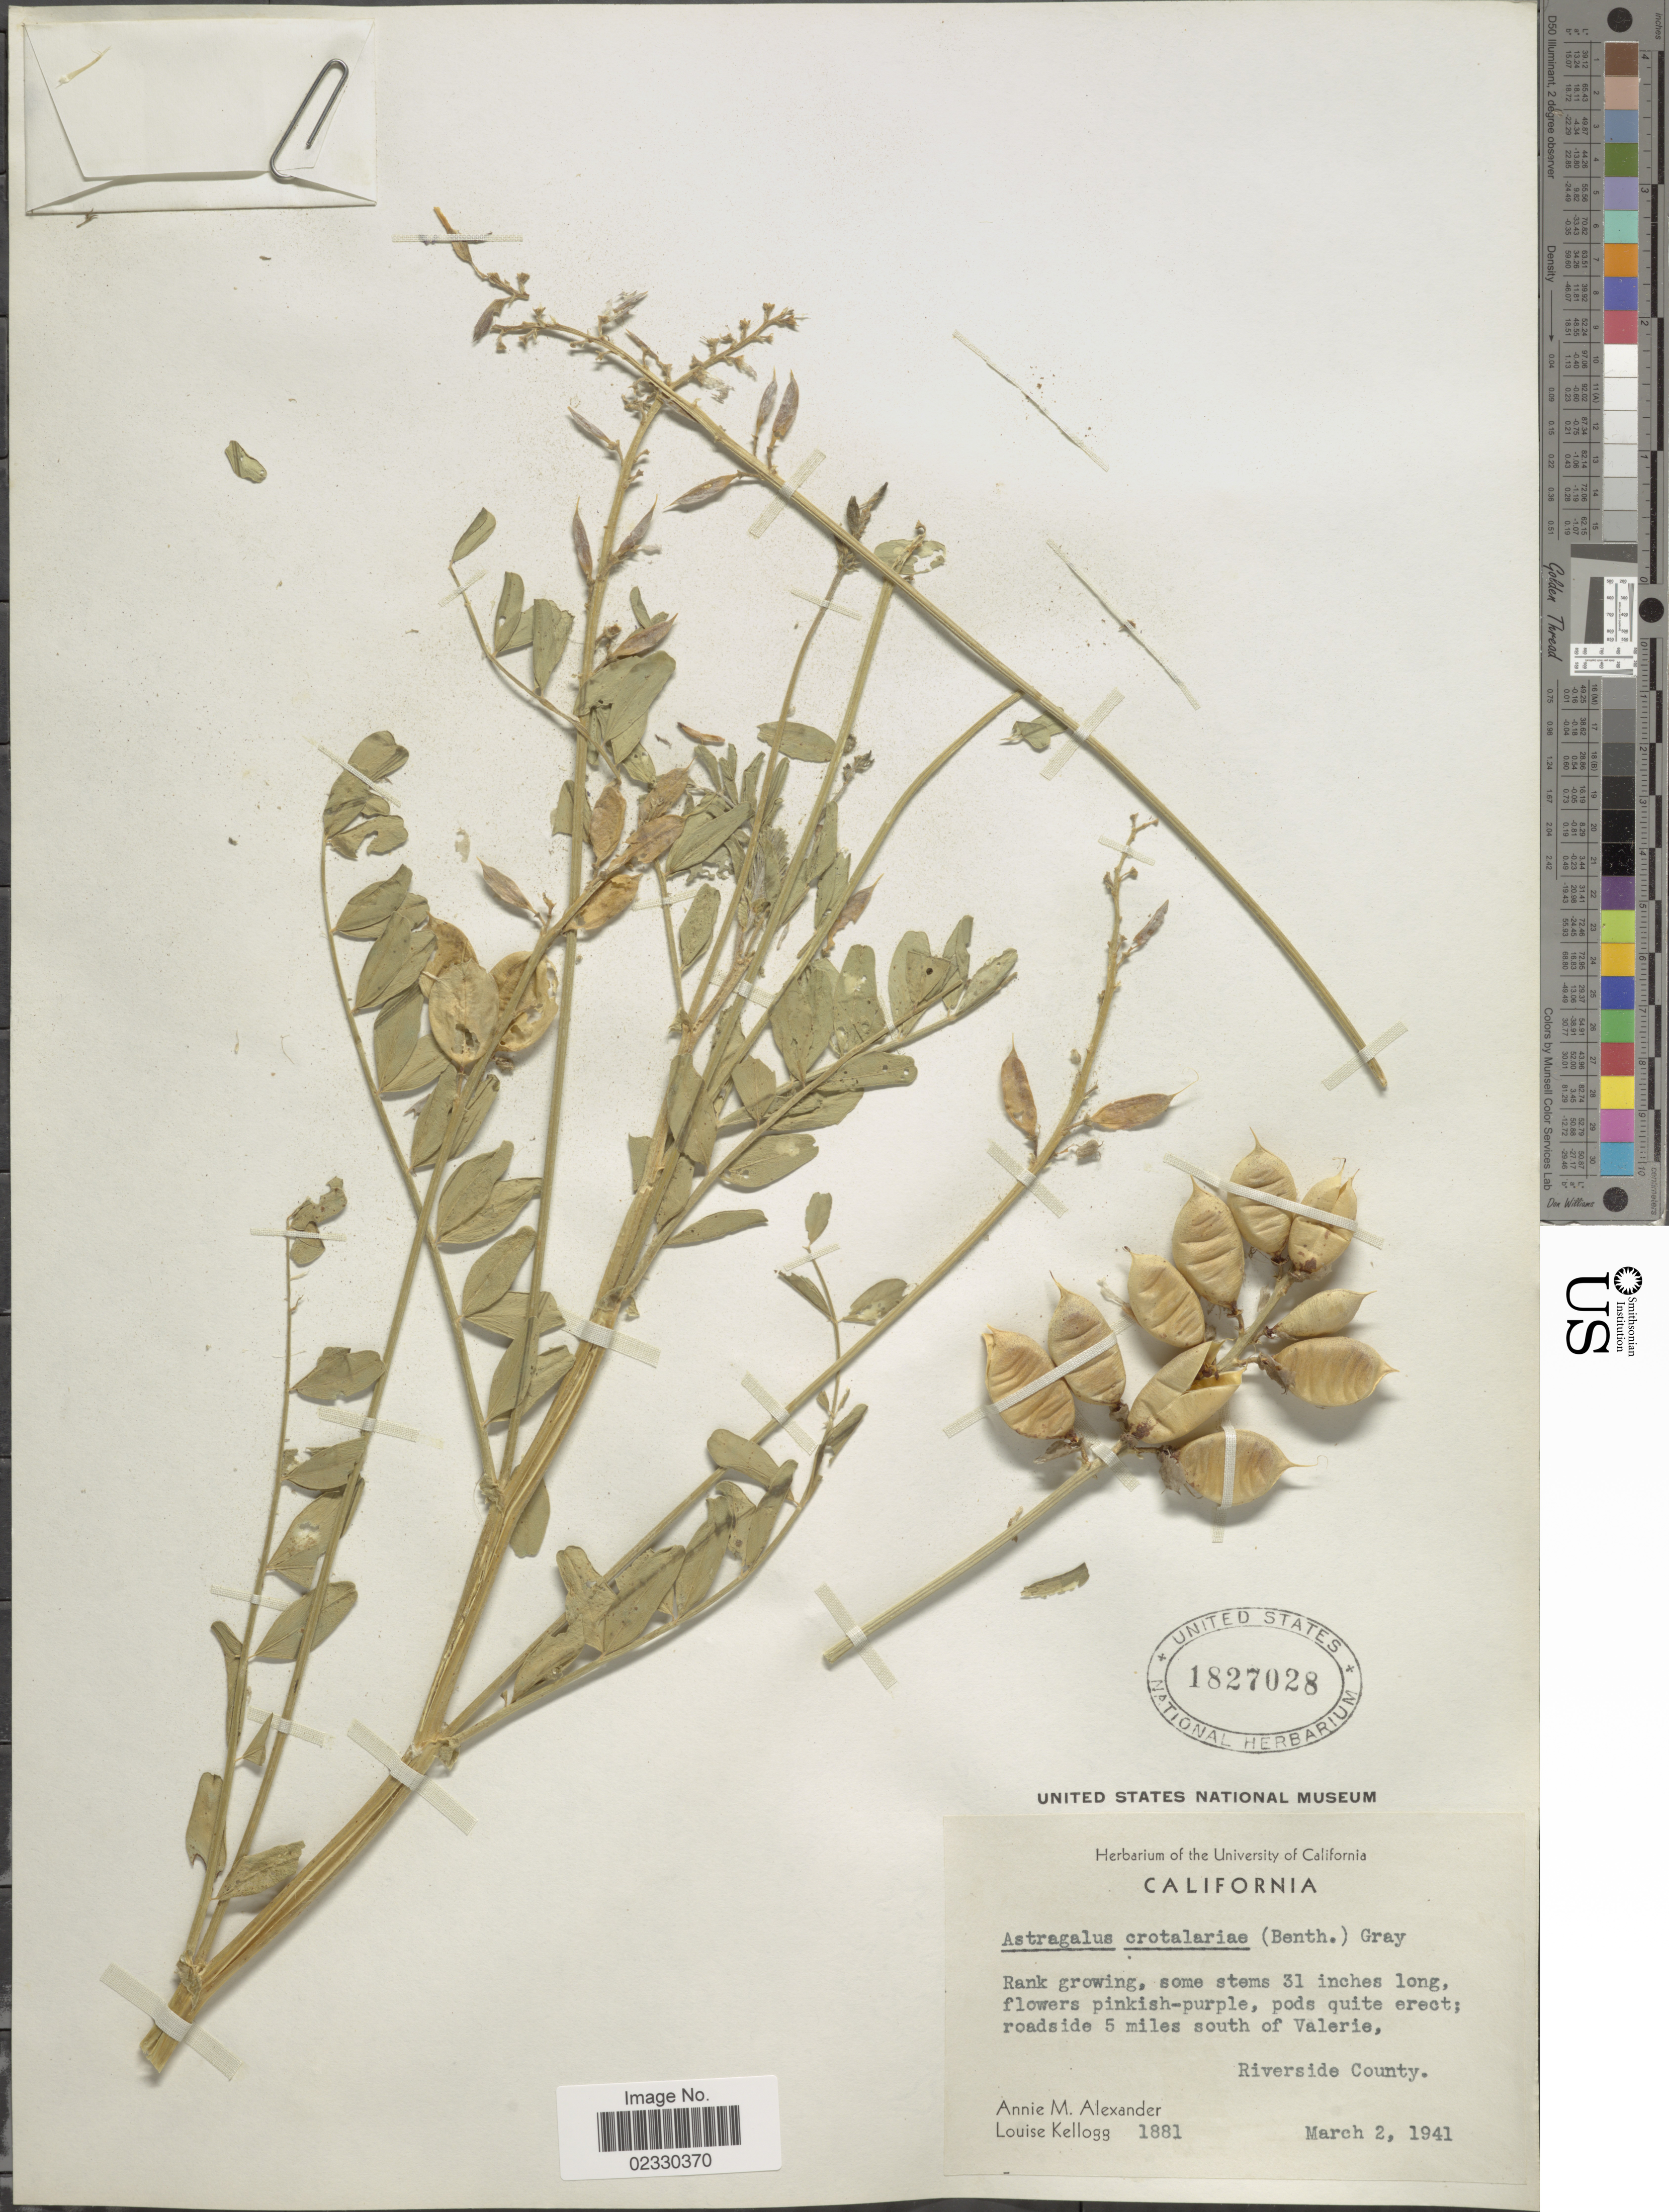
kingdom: Plantae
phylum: Tracheophyta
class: Magnoliopsida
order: Fabales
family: Fabaceae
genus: Astragalus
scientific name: Astragalus crotalariae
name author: A. Gray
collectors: A. M. Alexander & L. Kellogg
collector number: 1881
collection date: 1941-03-02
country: United States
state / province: California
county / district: Riverside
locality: Roadside 5 miles south of Valerie, Riverside County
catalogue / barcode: US 1827028